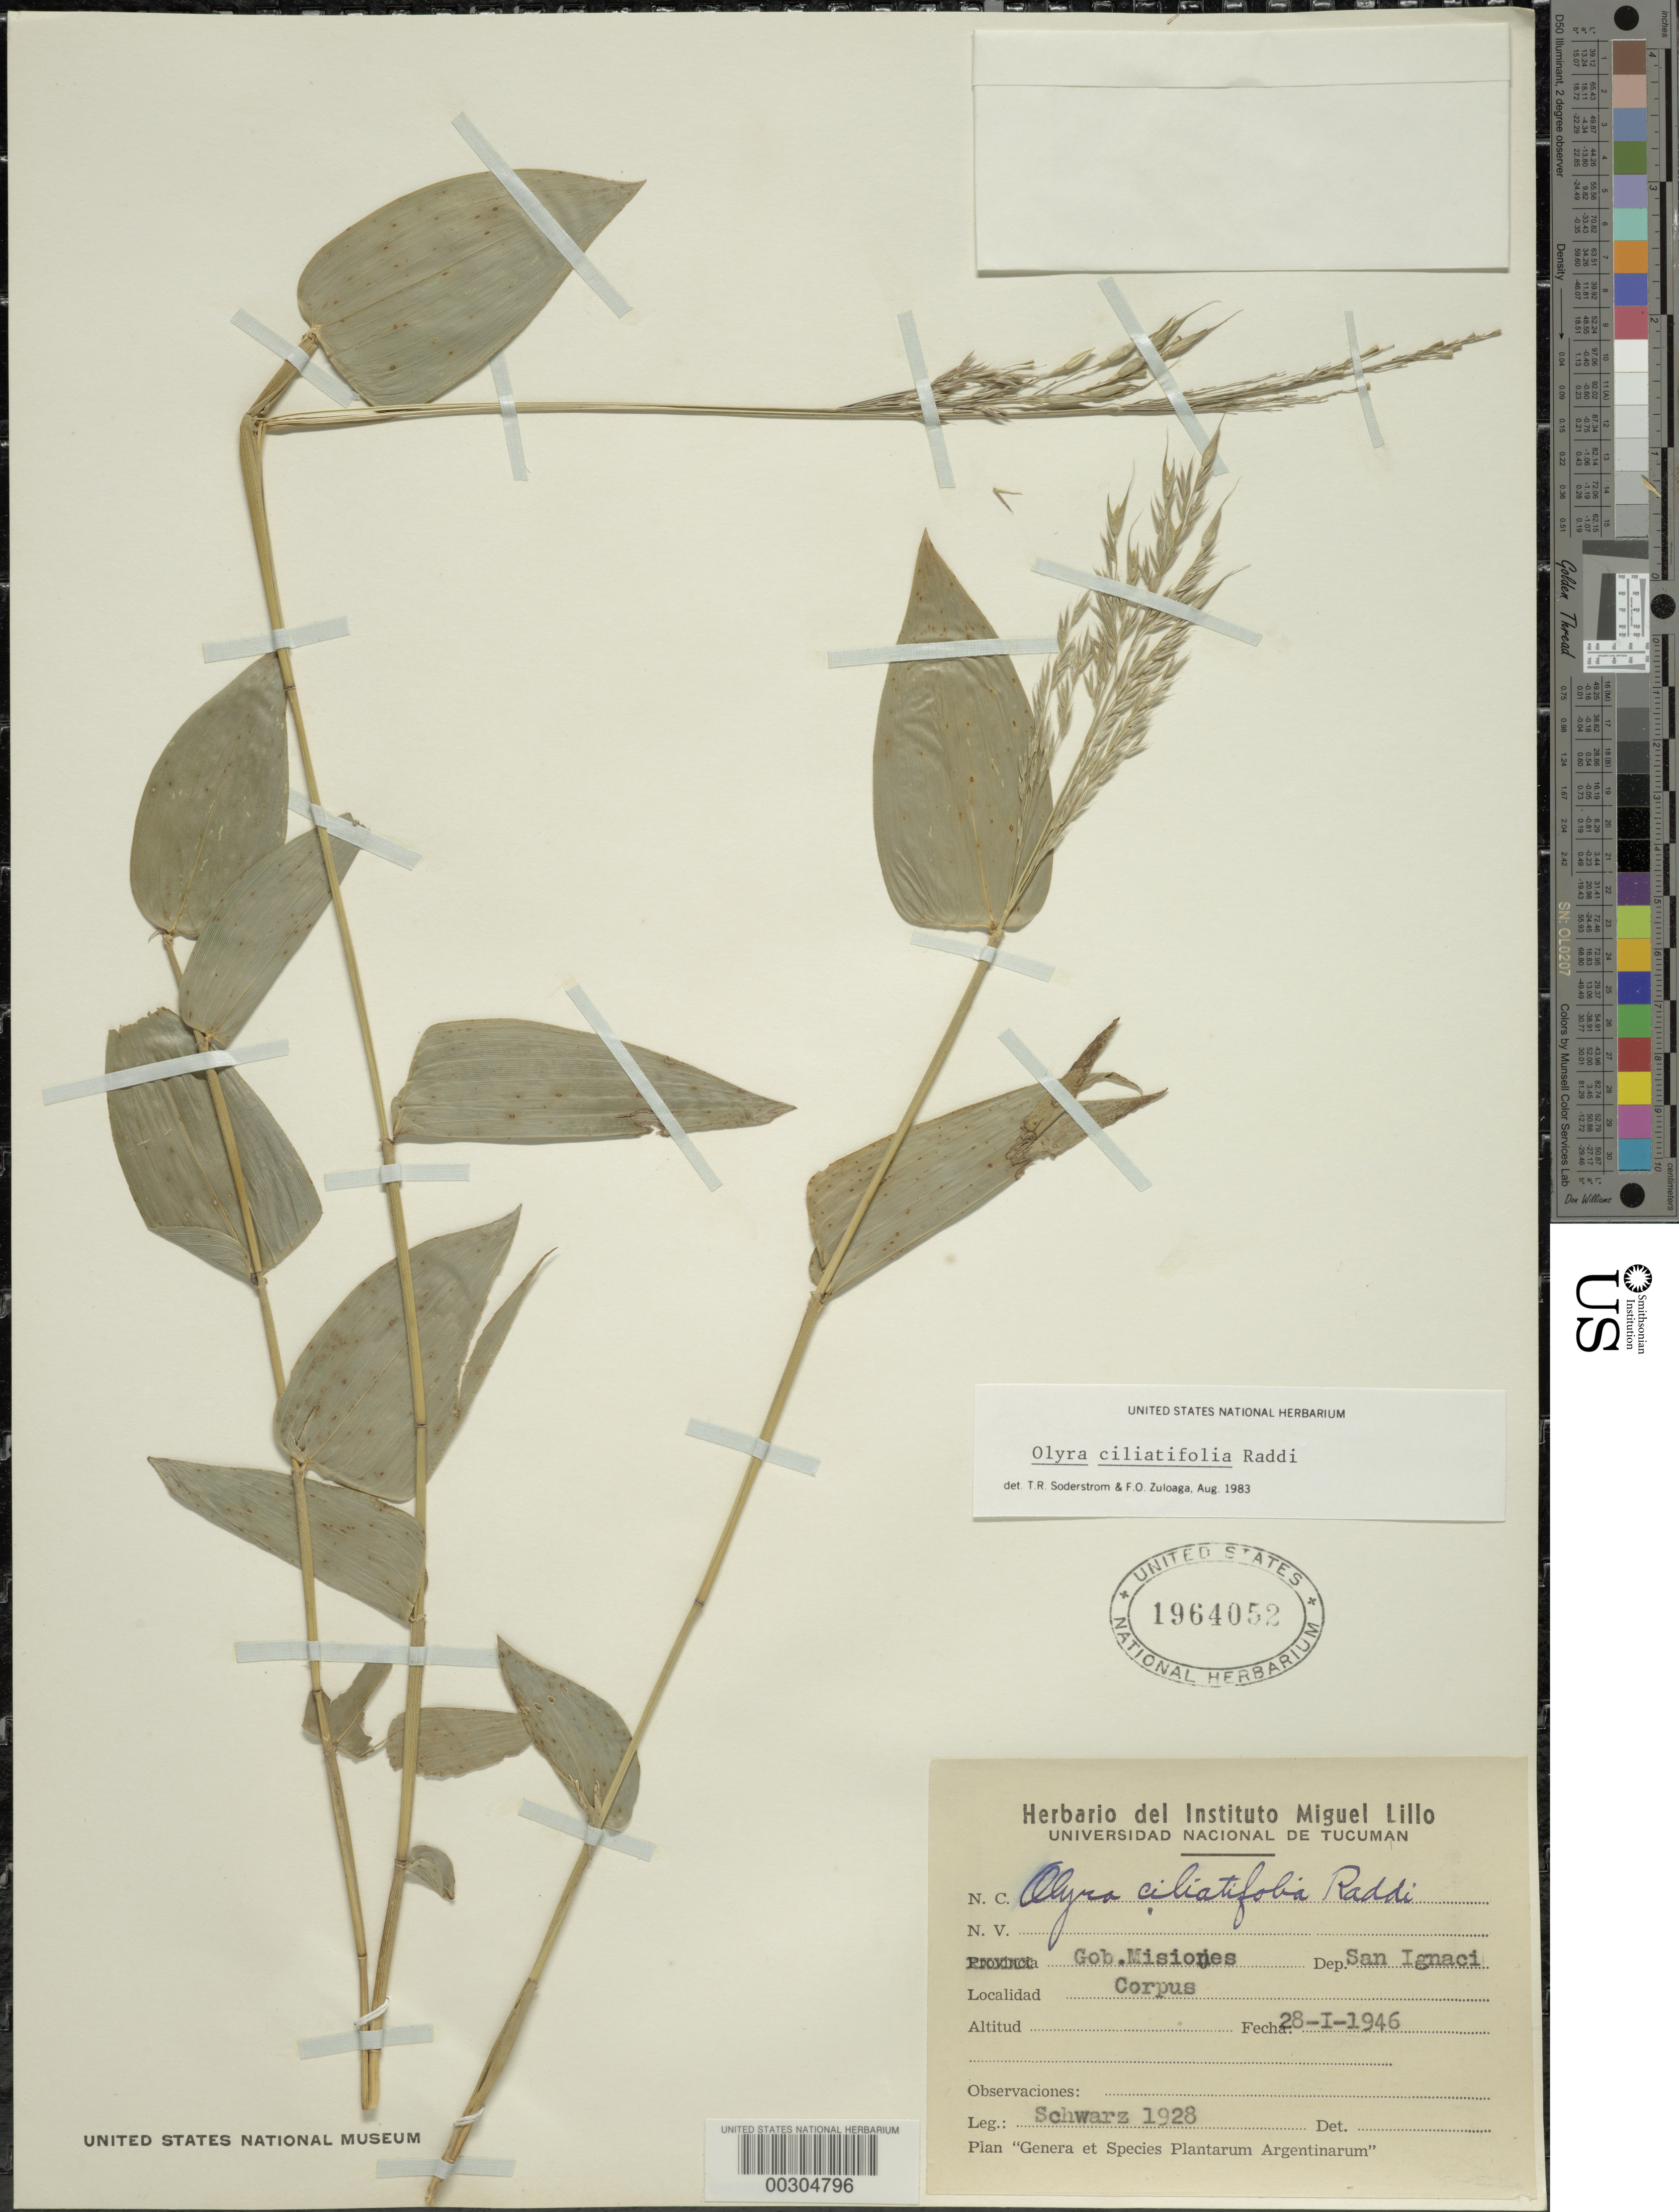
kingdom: Plantae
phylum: Tracheophyta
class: Liliopsida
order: Poales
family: Poaceae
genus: Olyra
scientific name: Olyra ciliatifolia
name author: Raddi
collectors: -. Schwarz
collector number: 1928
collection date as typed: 28 Jan 1946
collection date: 1946-01-28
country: Argentina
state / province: Misiones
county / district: San Ignacio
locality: Corpus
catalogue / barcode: US 1964052